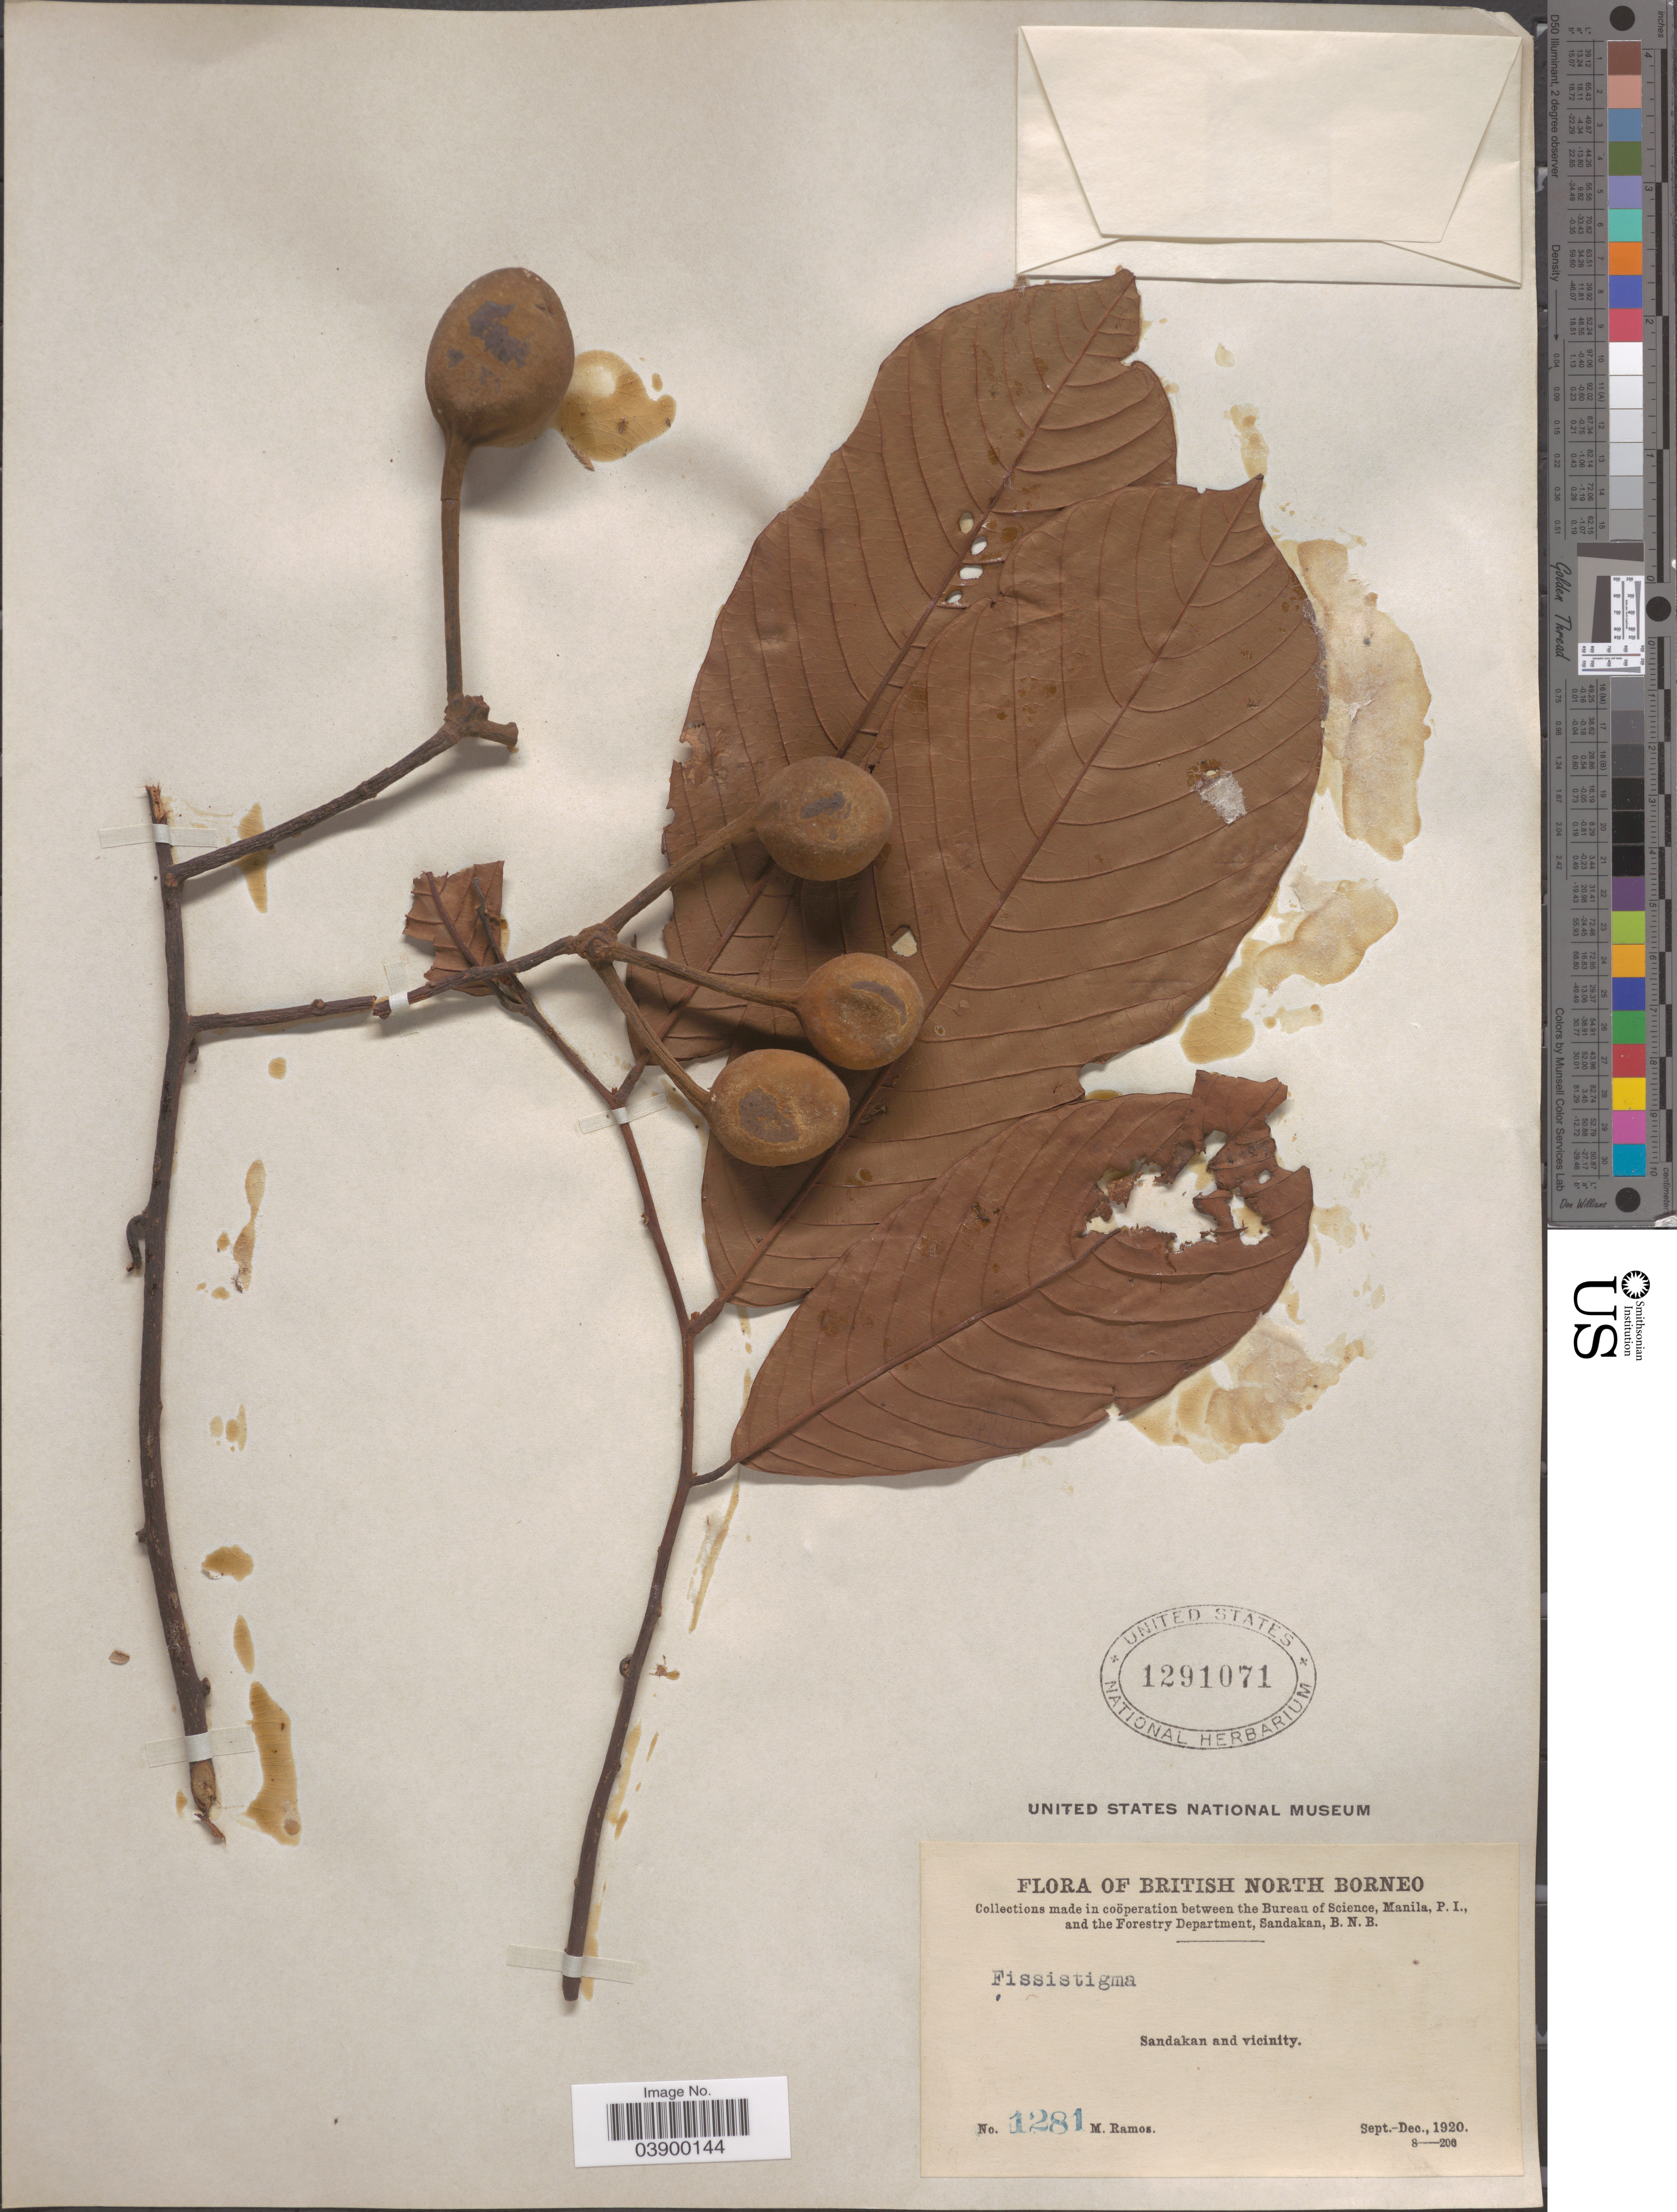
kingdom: Plantae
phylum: Tracheophyta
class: Magnoliopsida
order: Magnoliales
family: Annonaceae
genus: Fissistigma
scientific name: Fissistigma sp.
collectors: M. Ramos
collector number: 1281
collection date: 1920-09/1920-12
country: Malaysia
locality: British North Borneo. Sandakan and vicinity.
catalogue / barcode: US 1291071